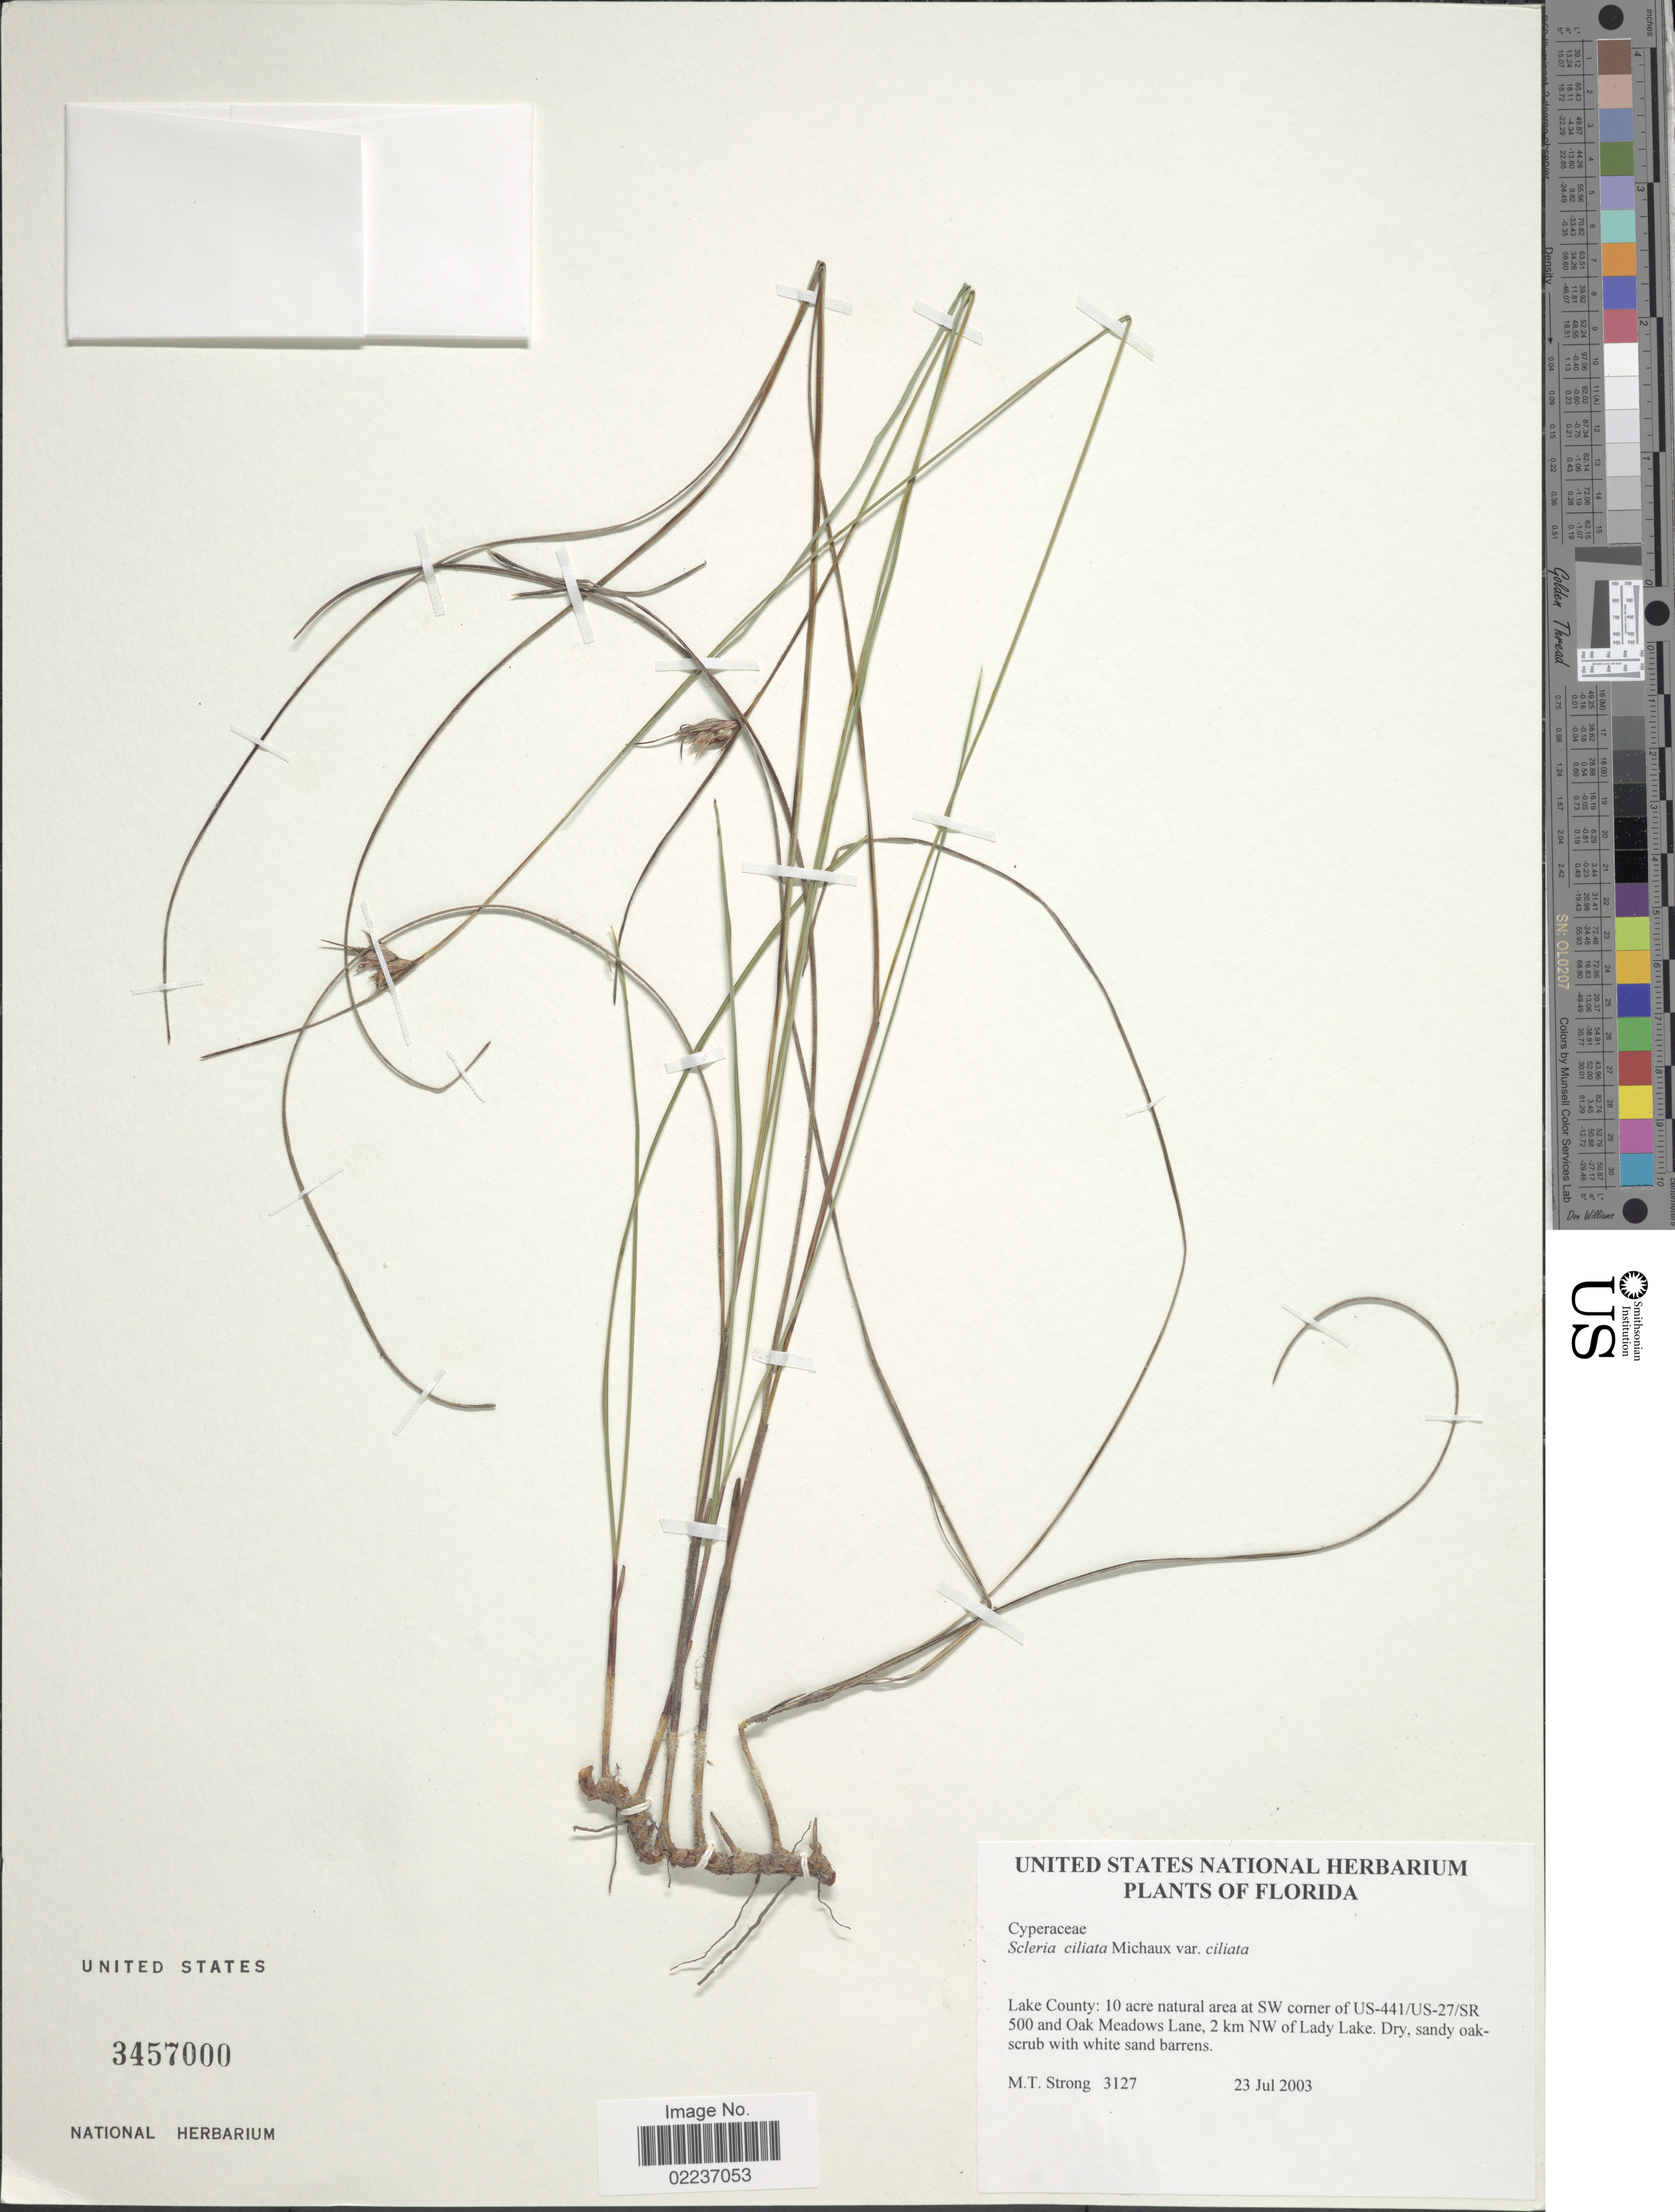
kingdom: Plantae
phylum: Tracheophyta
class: Liliopsida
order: Poales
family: Cyperaceae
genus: Scleria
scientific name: Scleria ciliata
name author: Michx.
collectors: M. T. Strong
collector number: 3127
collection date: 2003-07-23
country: United States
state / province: Florida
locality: Lake County: 10 acre natural area at SW corner of US-441/US-27/SR 500 and Oak Meadows Lane, 2 km NW of Lady Lake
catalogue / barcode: US 3457000